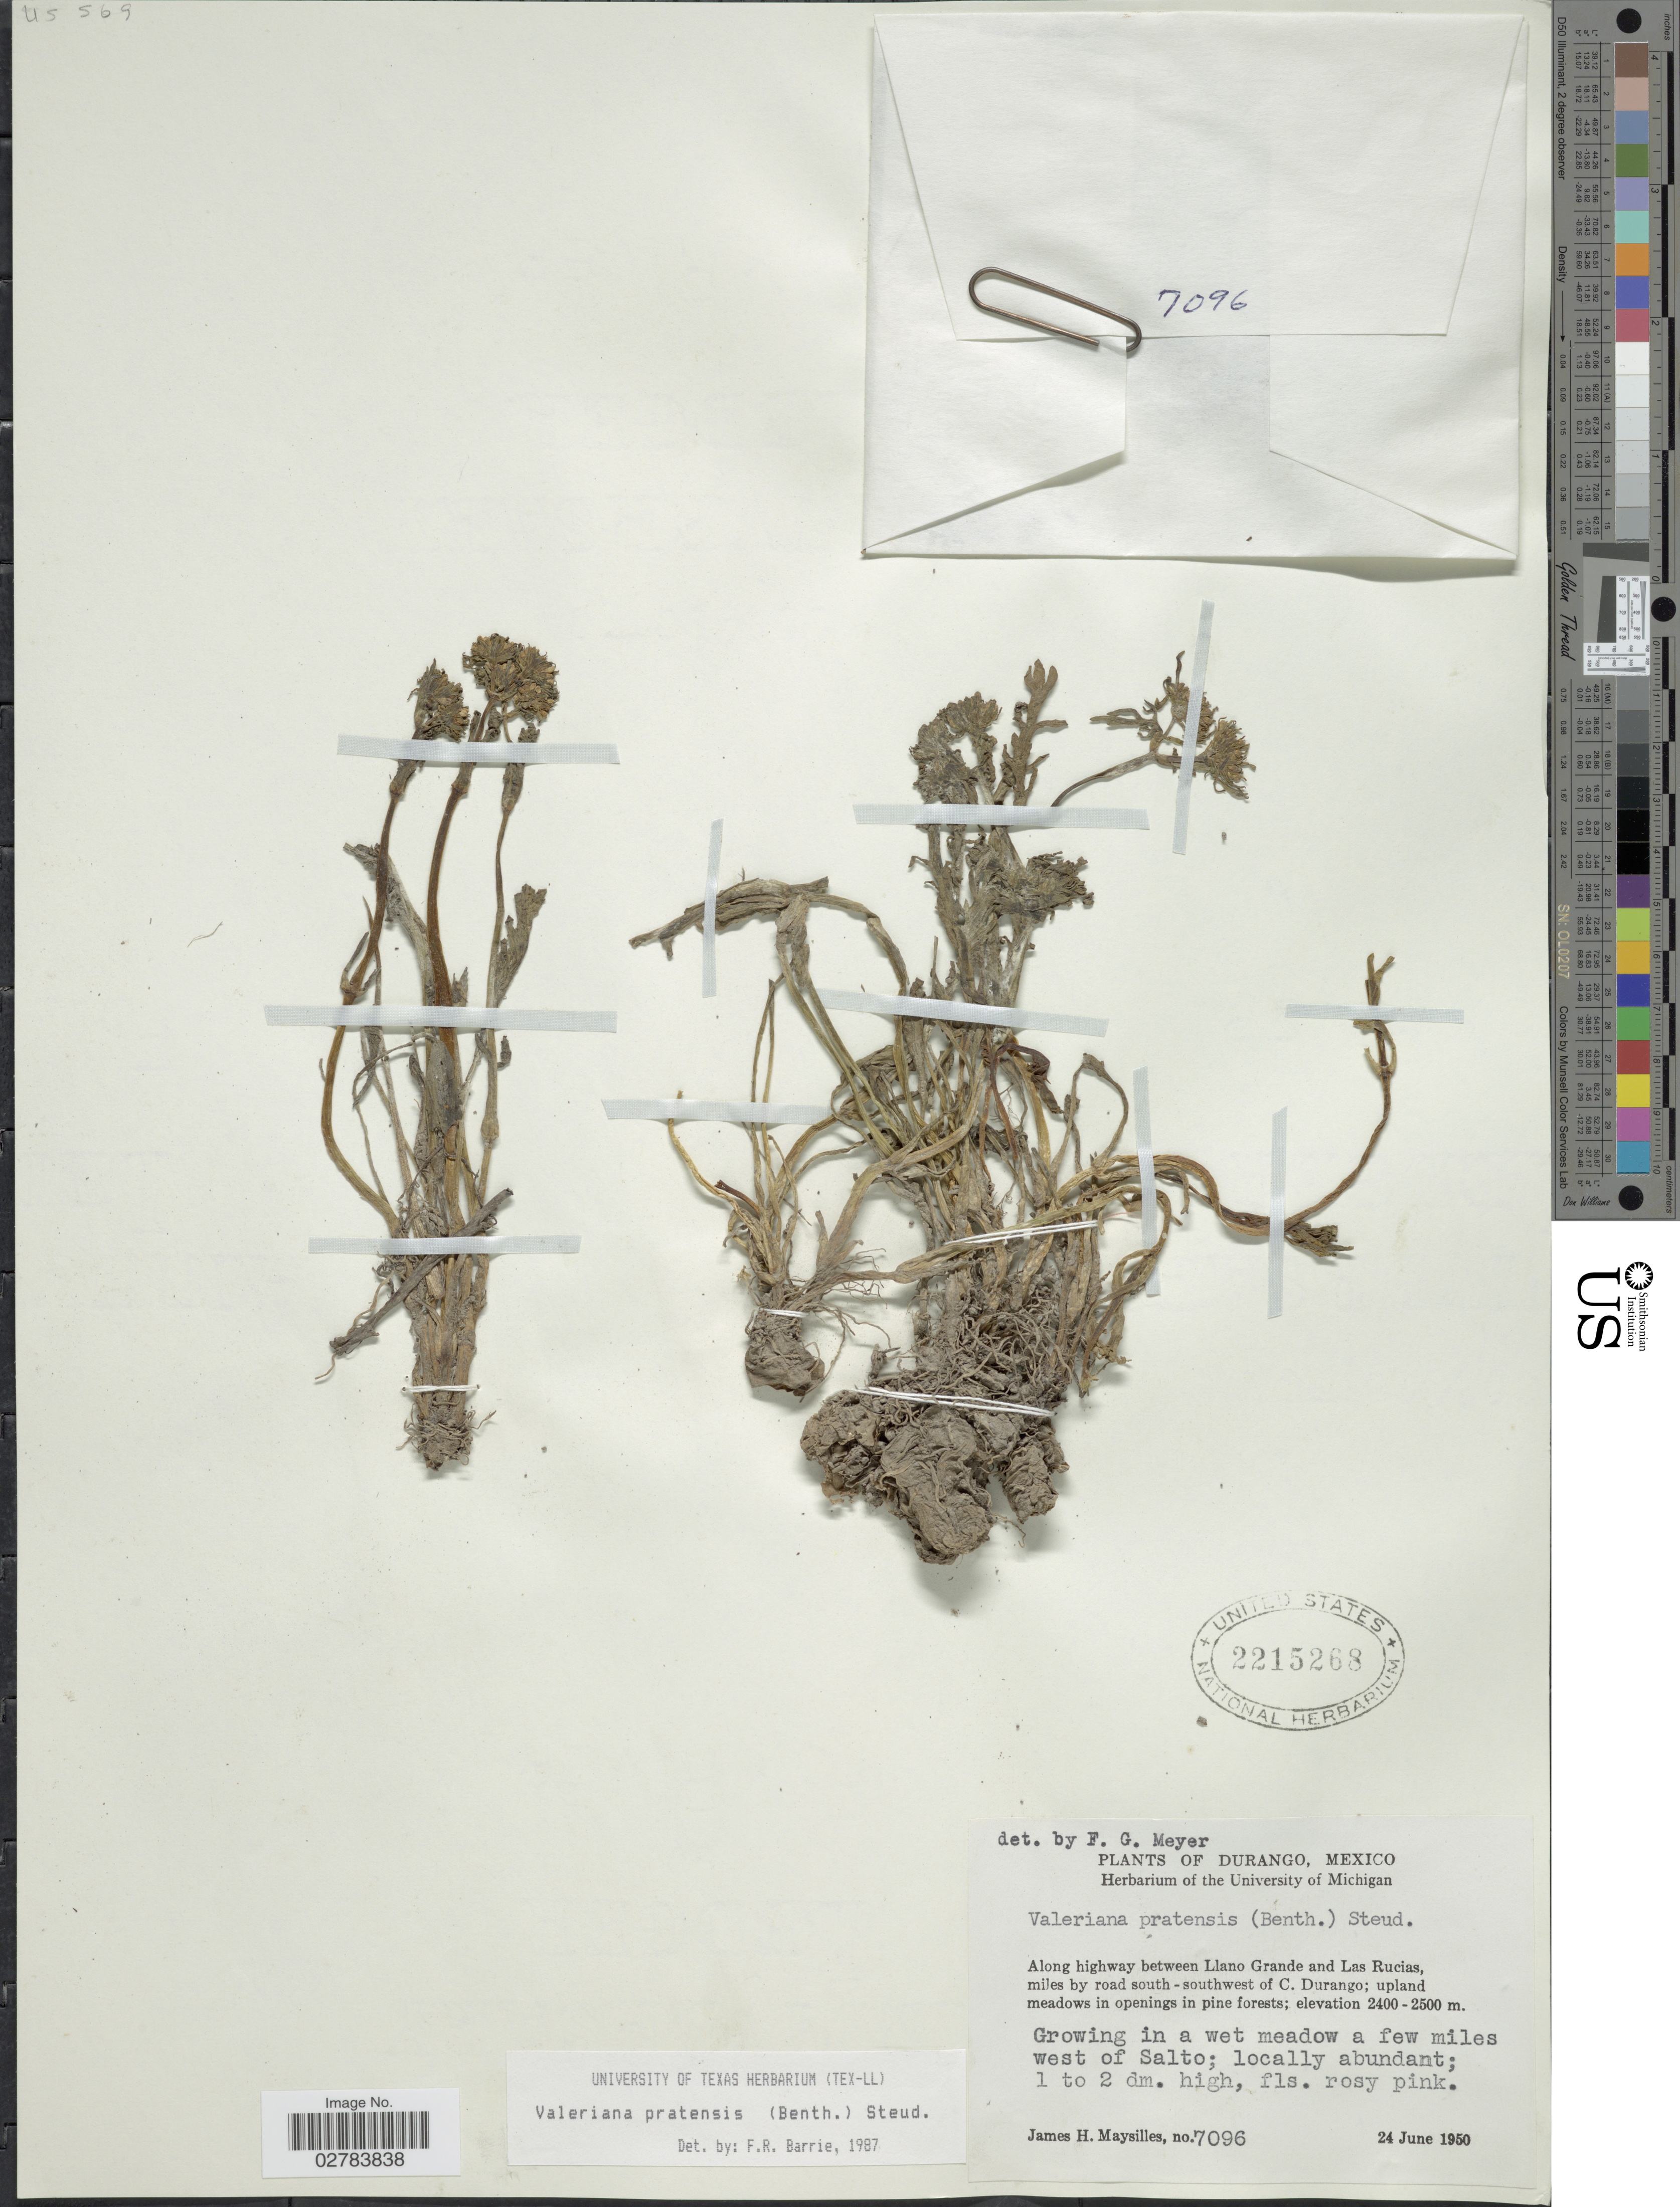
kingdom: Plantae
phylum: Tracheophyta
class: Magnoliopsida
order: Dipsacales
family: Caprifoliaceae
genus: Valeriana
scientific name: Valeriana pratensis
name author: Dierb. ex Walter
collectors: J. Maysilles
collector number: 7096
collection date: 1950-06-24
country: Mexico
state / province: Durango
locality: Along highway between Llano Grande and Las Rucias, miles by road south-southwest of C. Durango.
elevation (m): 2400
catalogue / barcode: US 2215268